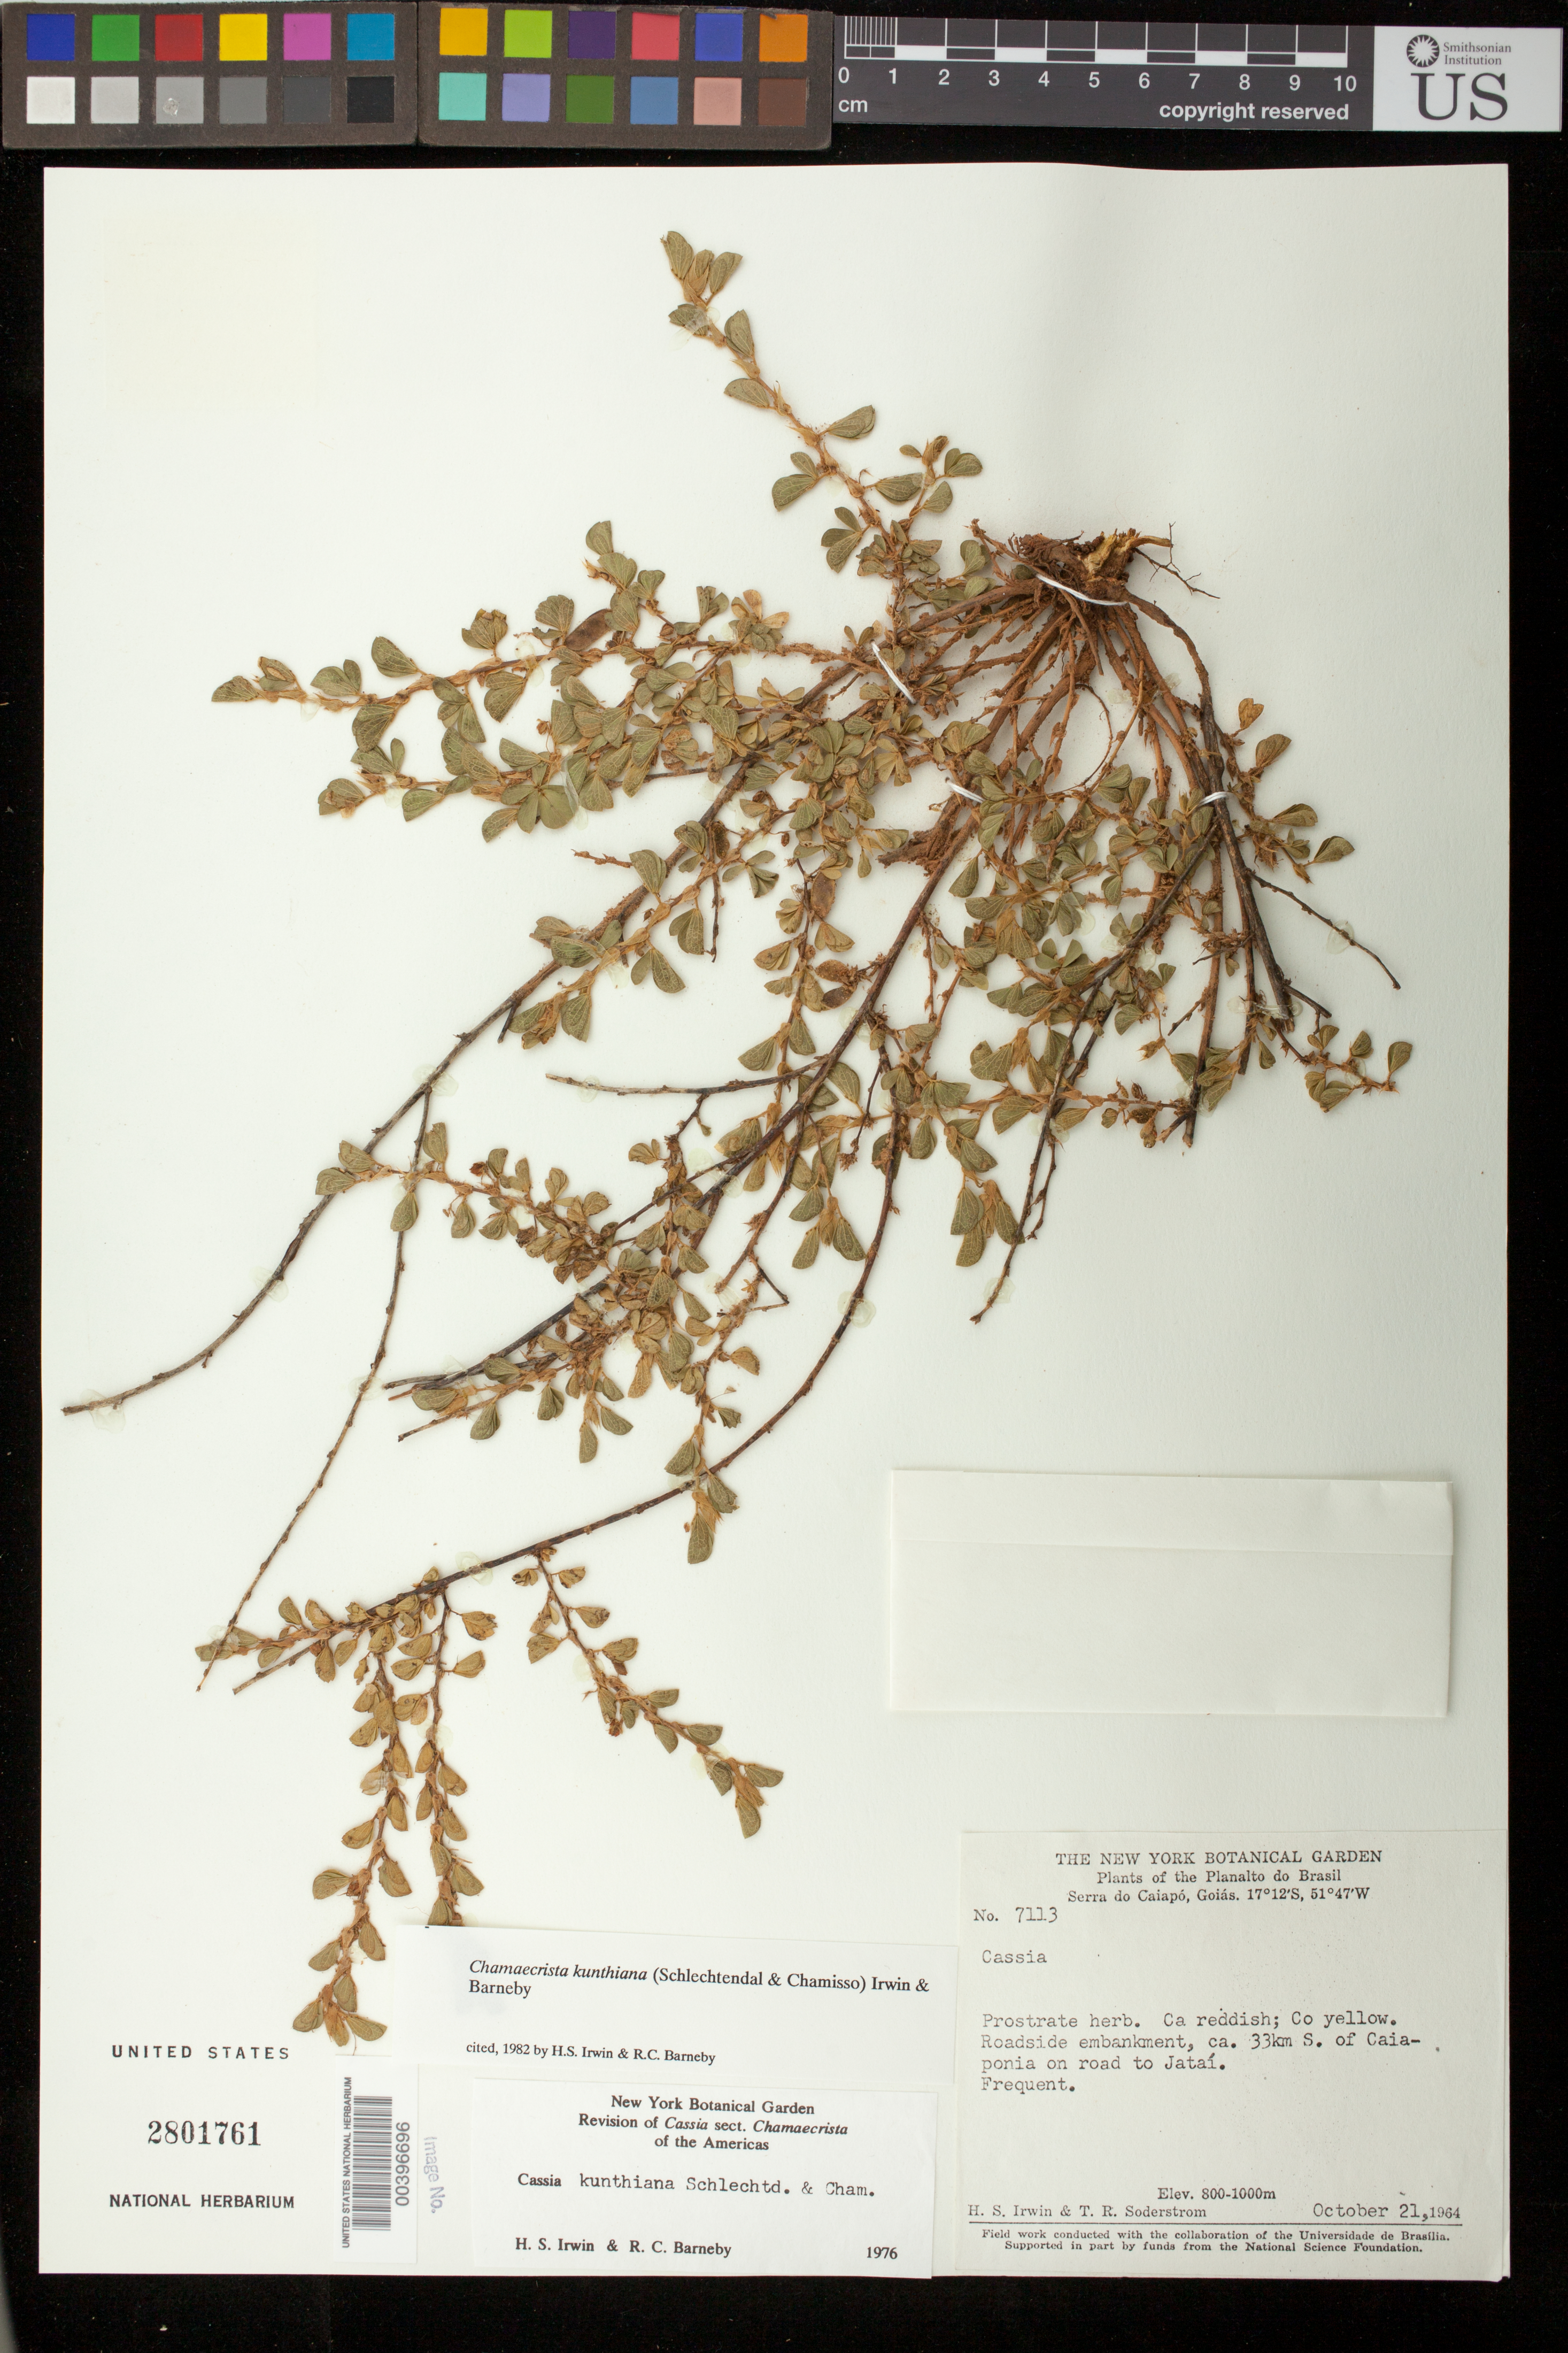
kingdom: Plantae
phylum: Tracheophyta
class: Magnoliopsida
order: Fabales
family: Fabaceae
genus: Chamaecrista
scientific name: Chamaecrista kunthiana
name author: (Schltdl. & Cham.) H.S. Irwin & Barneby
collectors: H. Irwin & T. R. Soderstrom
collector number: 7113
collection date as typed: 21 Oct 1964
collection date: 1964-10-21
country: Brazil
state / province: Goiás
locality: Planalto do Brasil, Serra do Caiapo; Ca. 33 km S. of Caiaponia on road to Jatai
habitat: Roadside embankment.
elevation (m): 800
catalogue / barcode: US 2801761